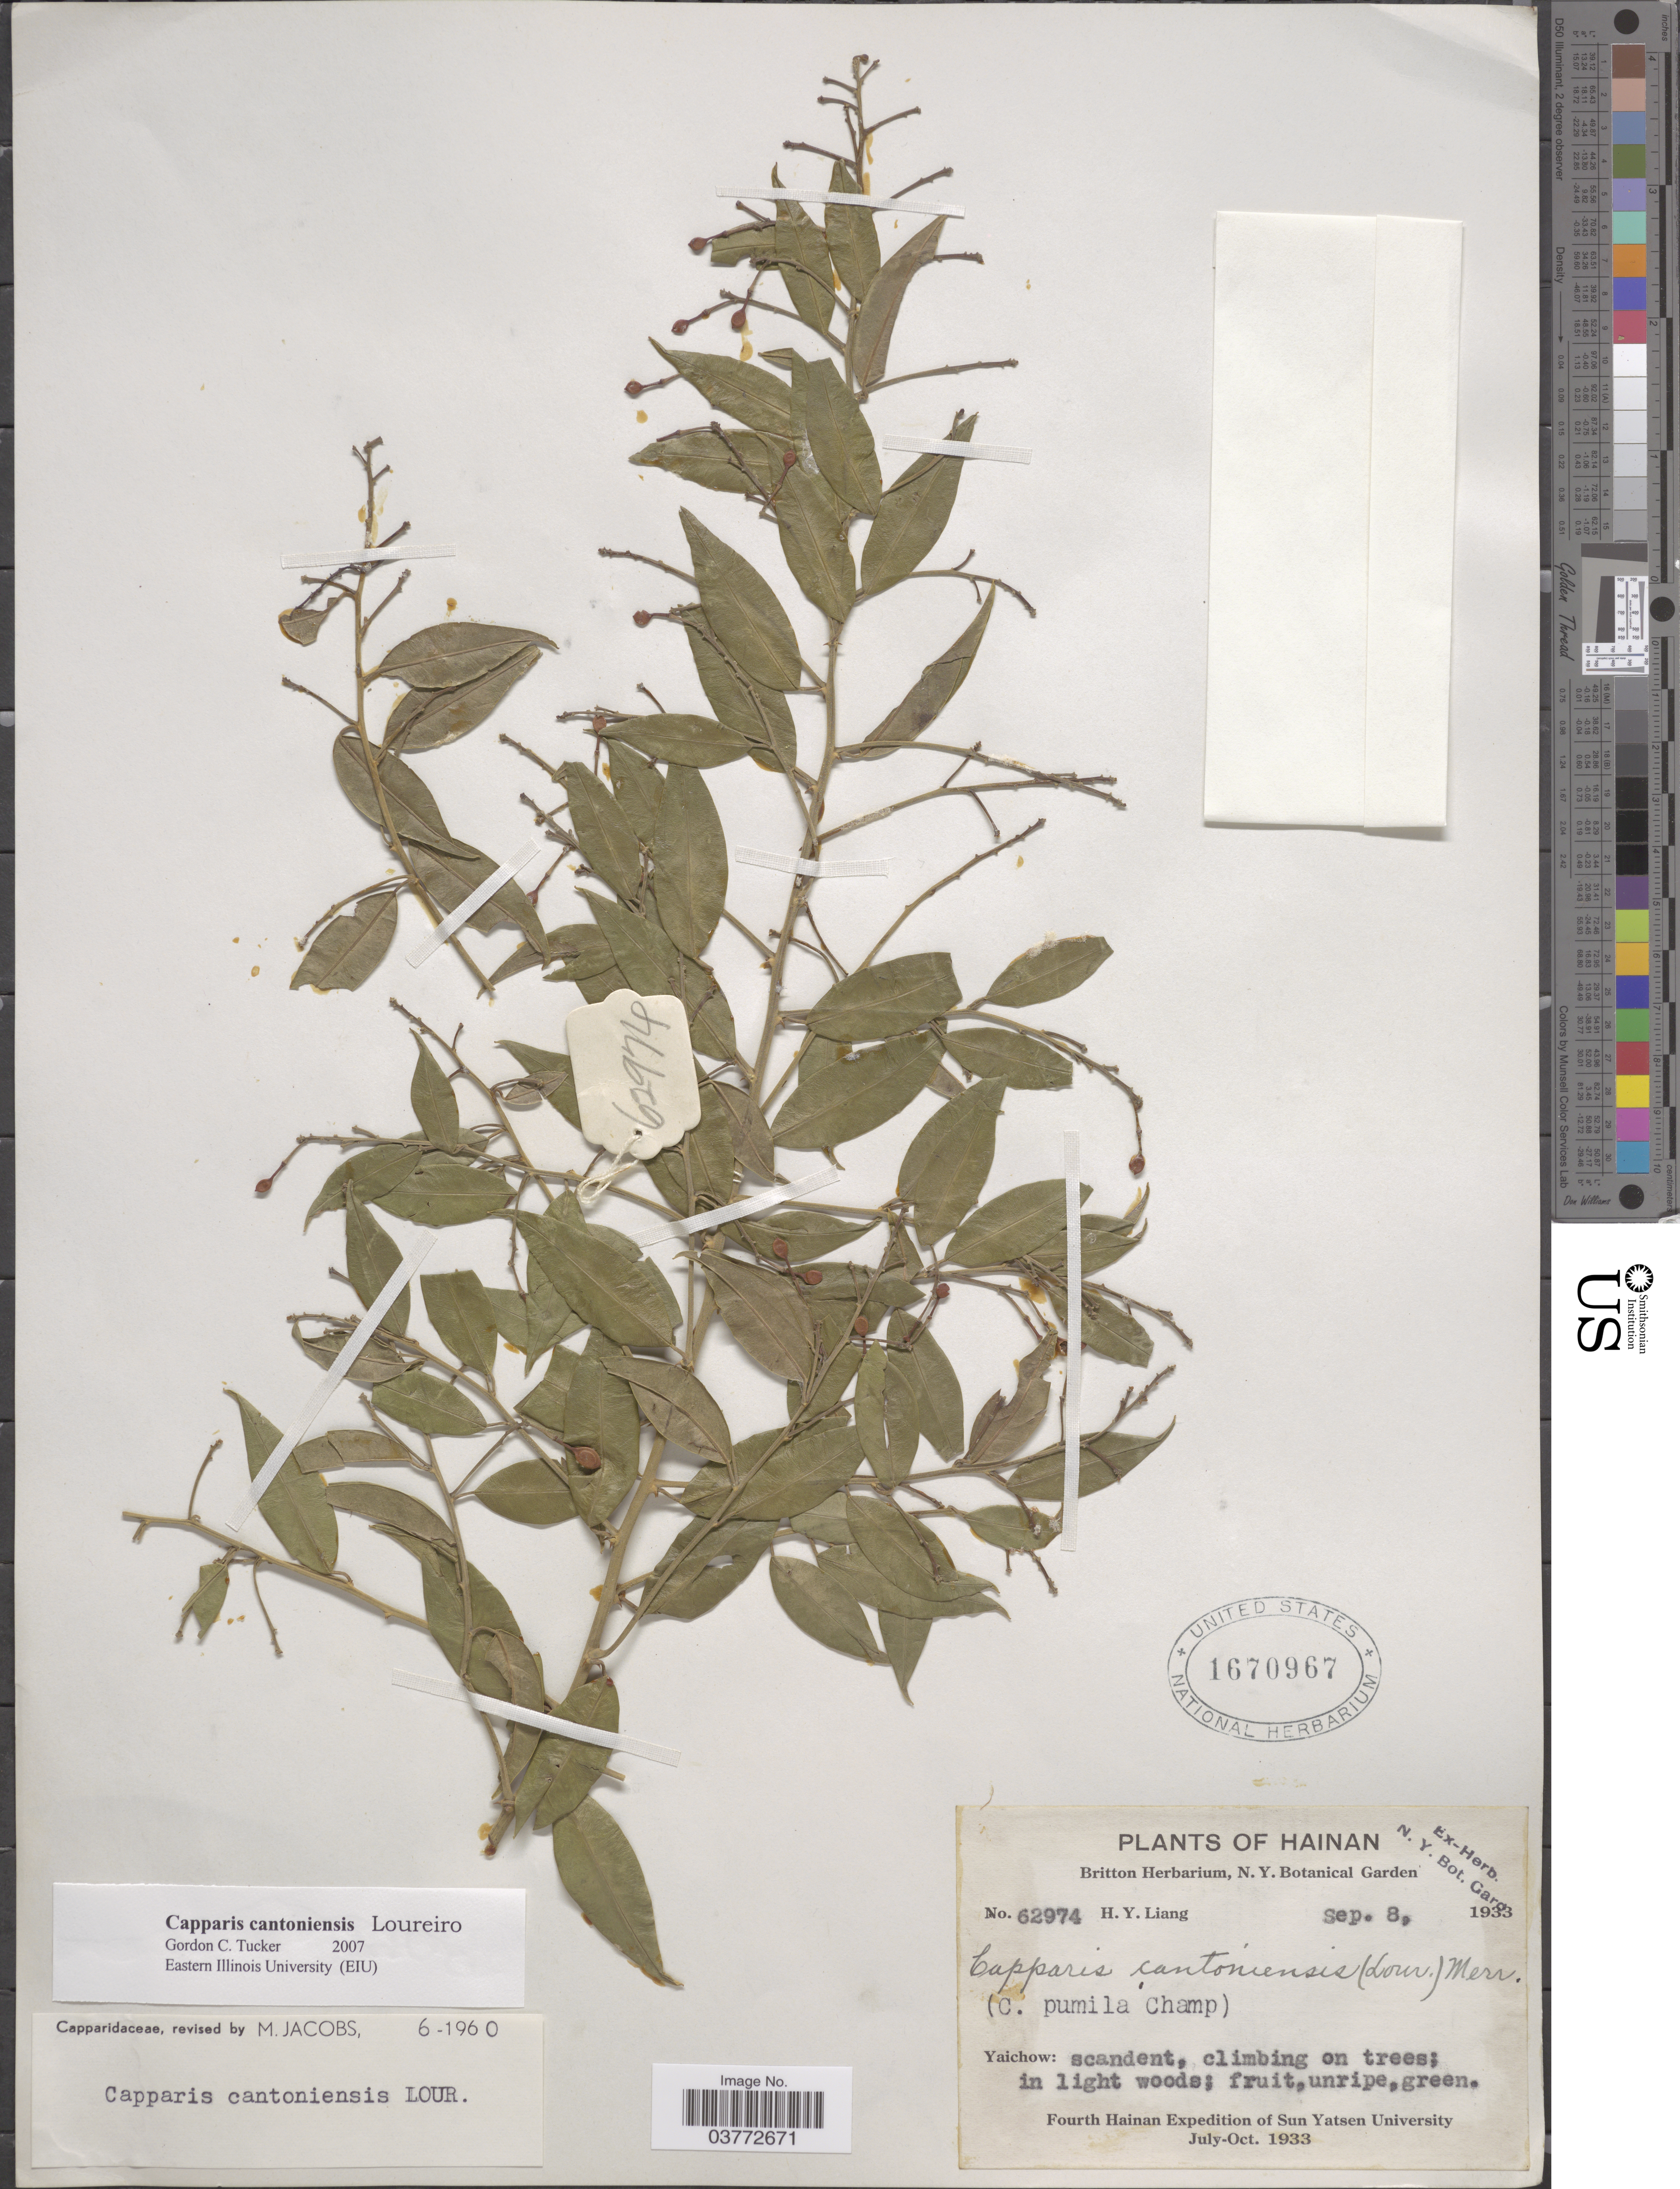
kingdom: Plantae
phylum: Tracheophyta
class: Magnoliopsida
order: Brassicales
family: Capparaceae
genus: Capparis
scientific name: Capparis cantoniensis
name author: Lour.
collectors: H. Y. Liang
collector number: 62974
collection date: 1933-09-08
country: China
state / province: Hainan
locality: Yaichow.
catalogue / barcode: US 1670967